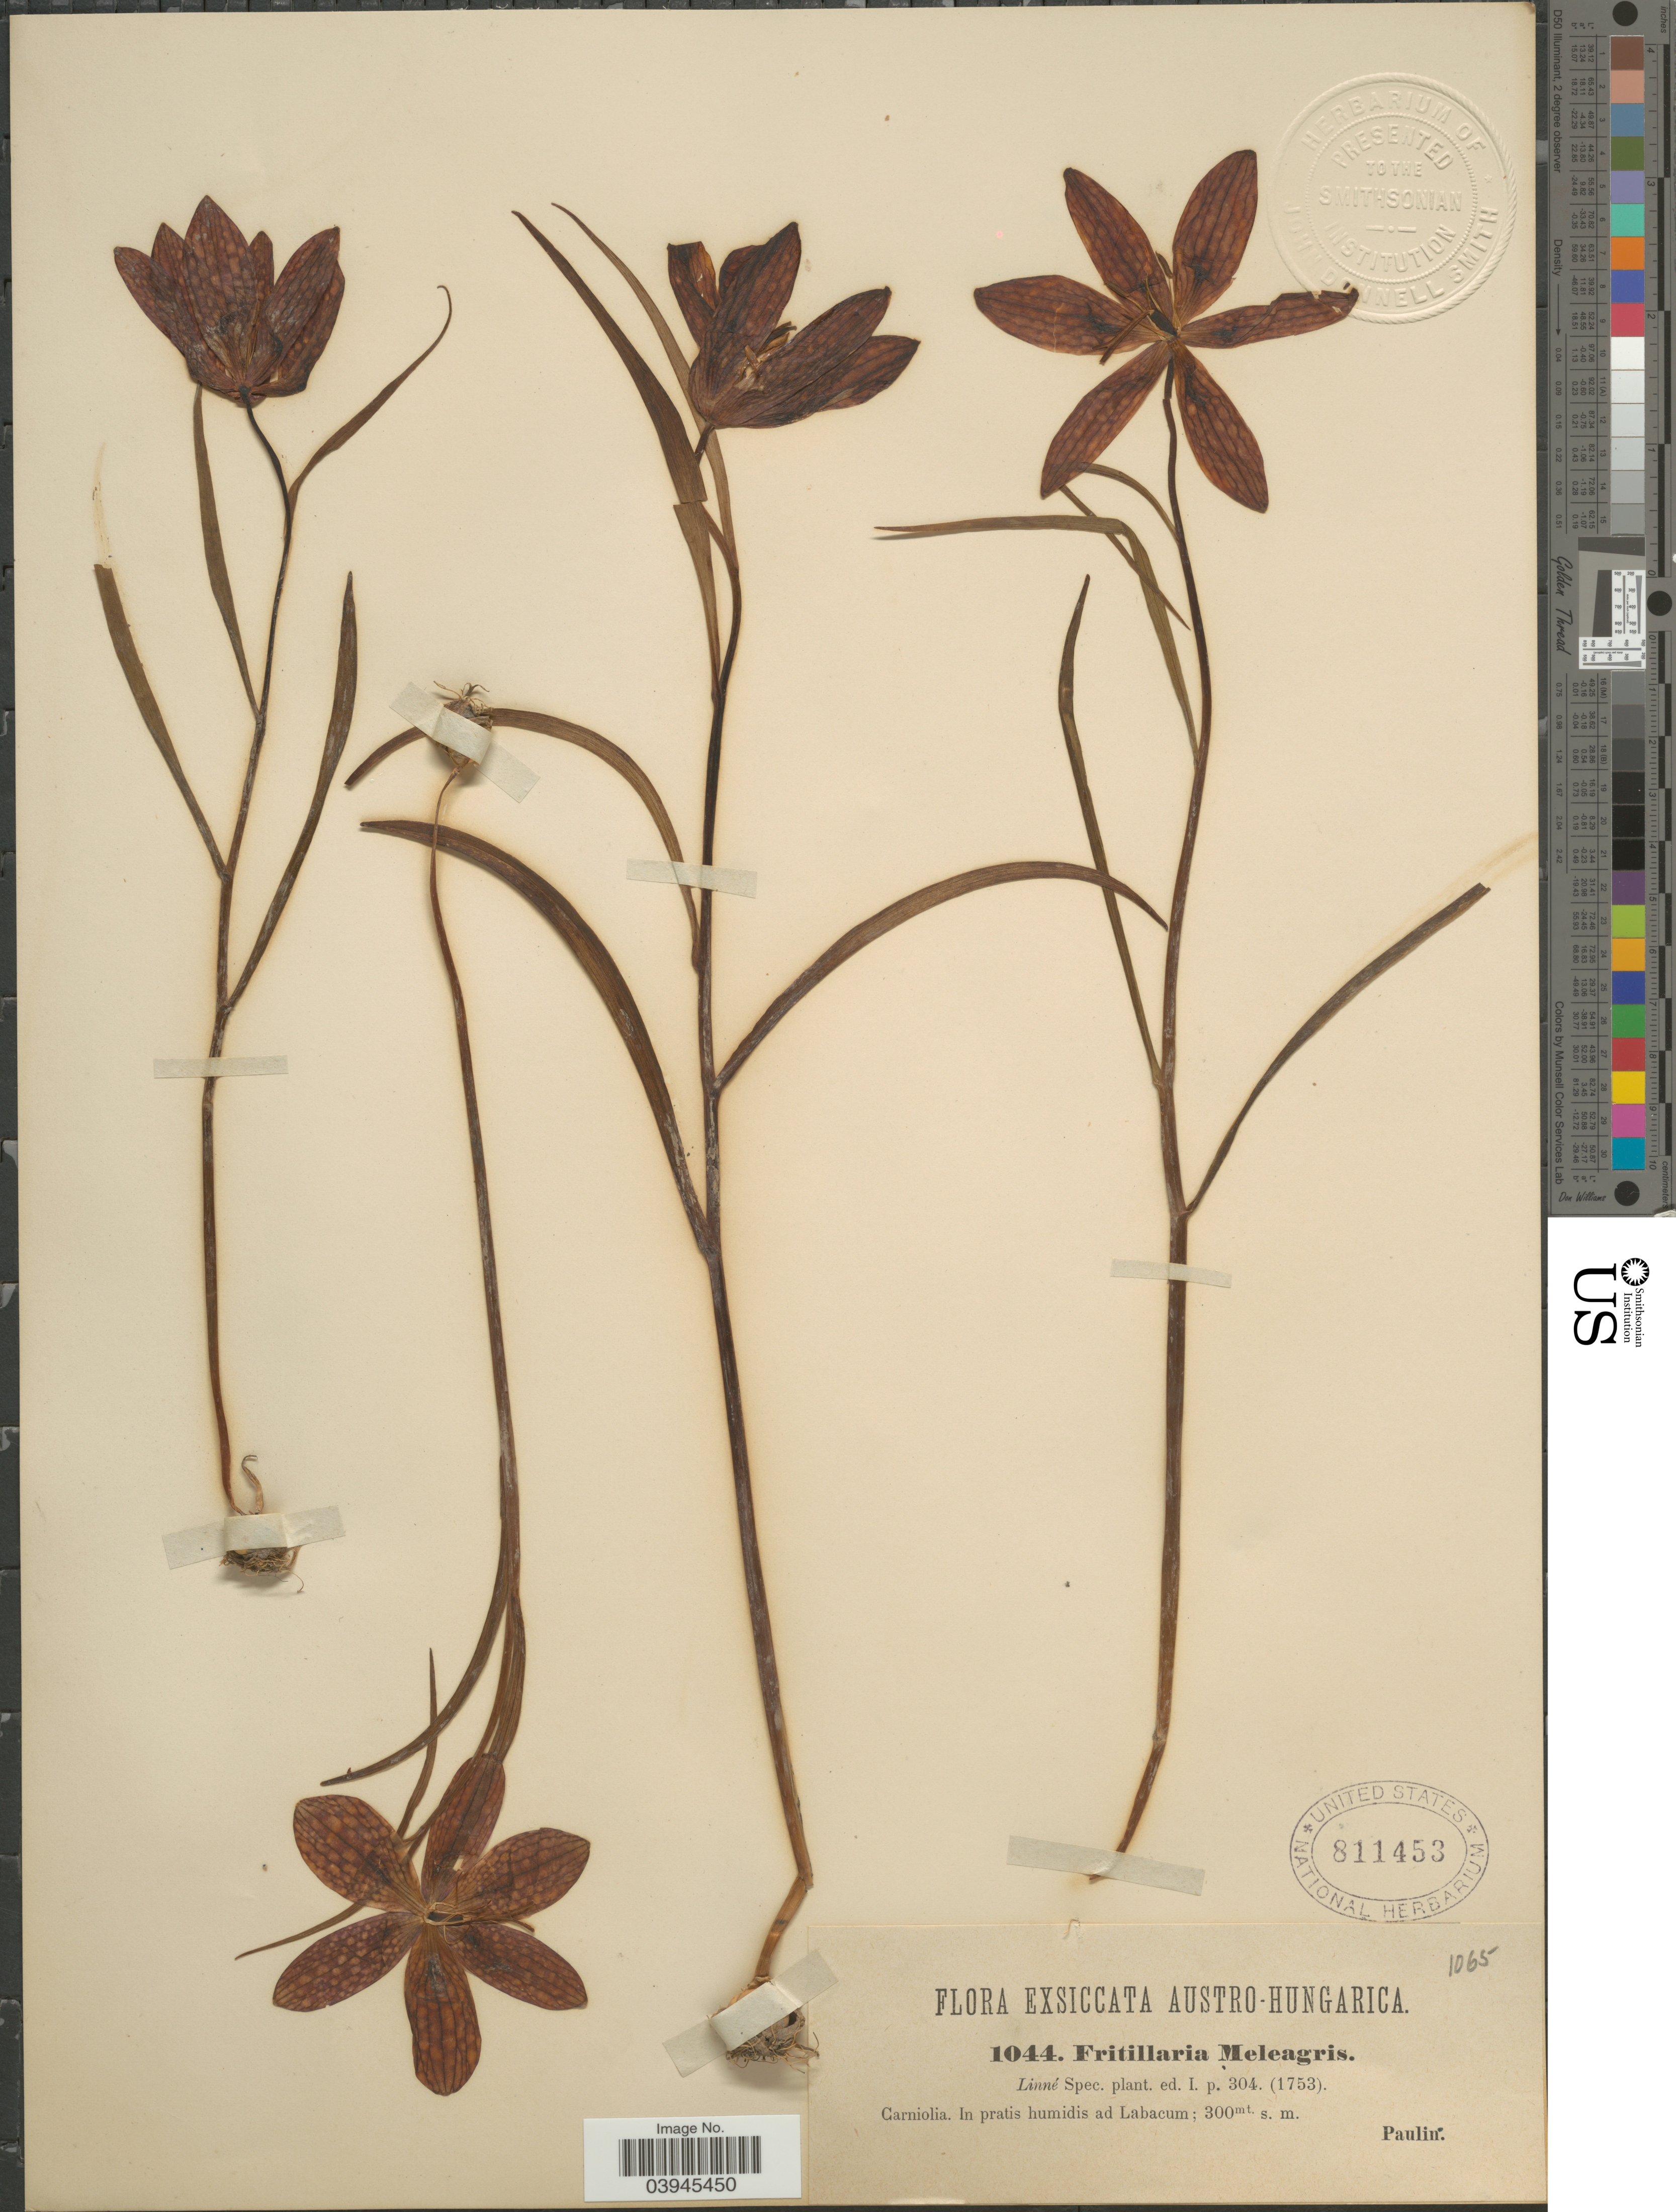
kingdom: Plantae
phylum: Tracheophyta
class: Liliopsida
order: Liliales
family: Liliaceae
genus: Fritillaria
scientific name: Fritillaria meleagris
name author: Lindl.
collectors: -. Paulin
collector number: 1044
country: Slovenia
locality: Austro-Hungarica. Carniolia. In pratis humidis ad Labacum.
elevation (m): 300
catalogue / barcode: US 811453